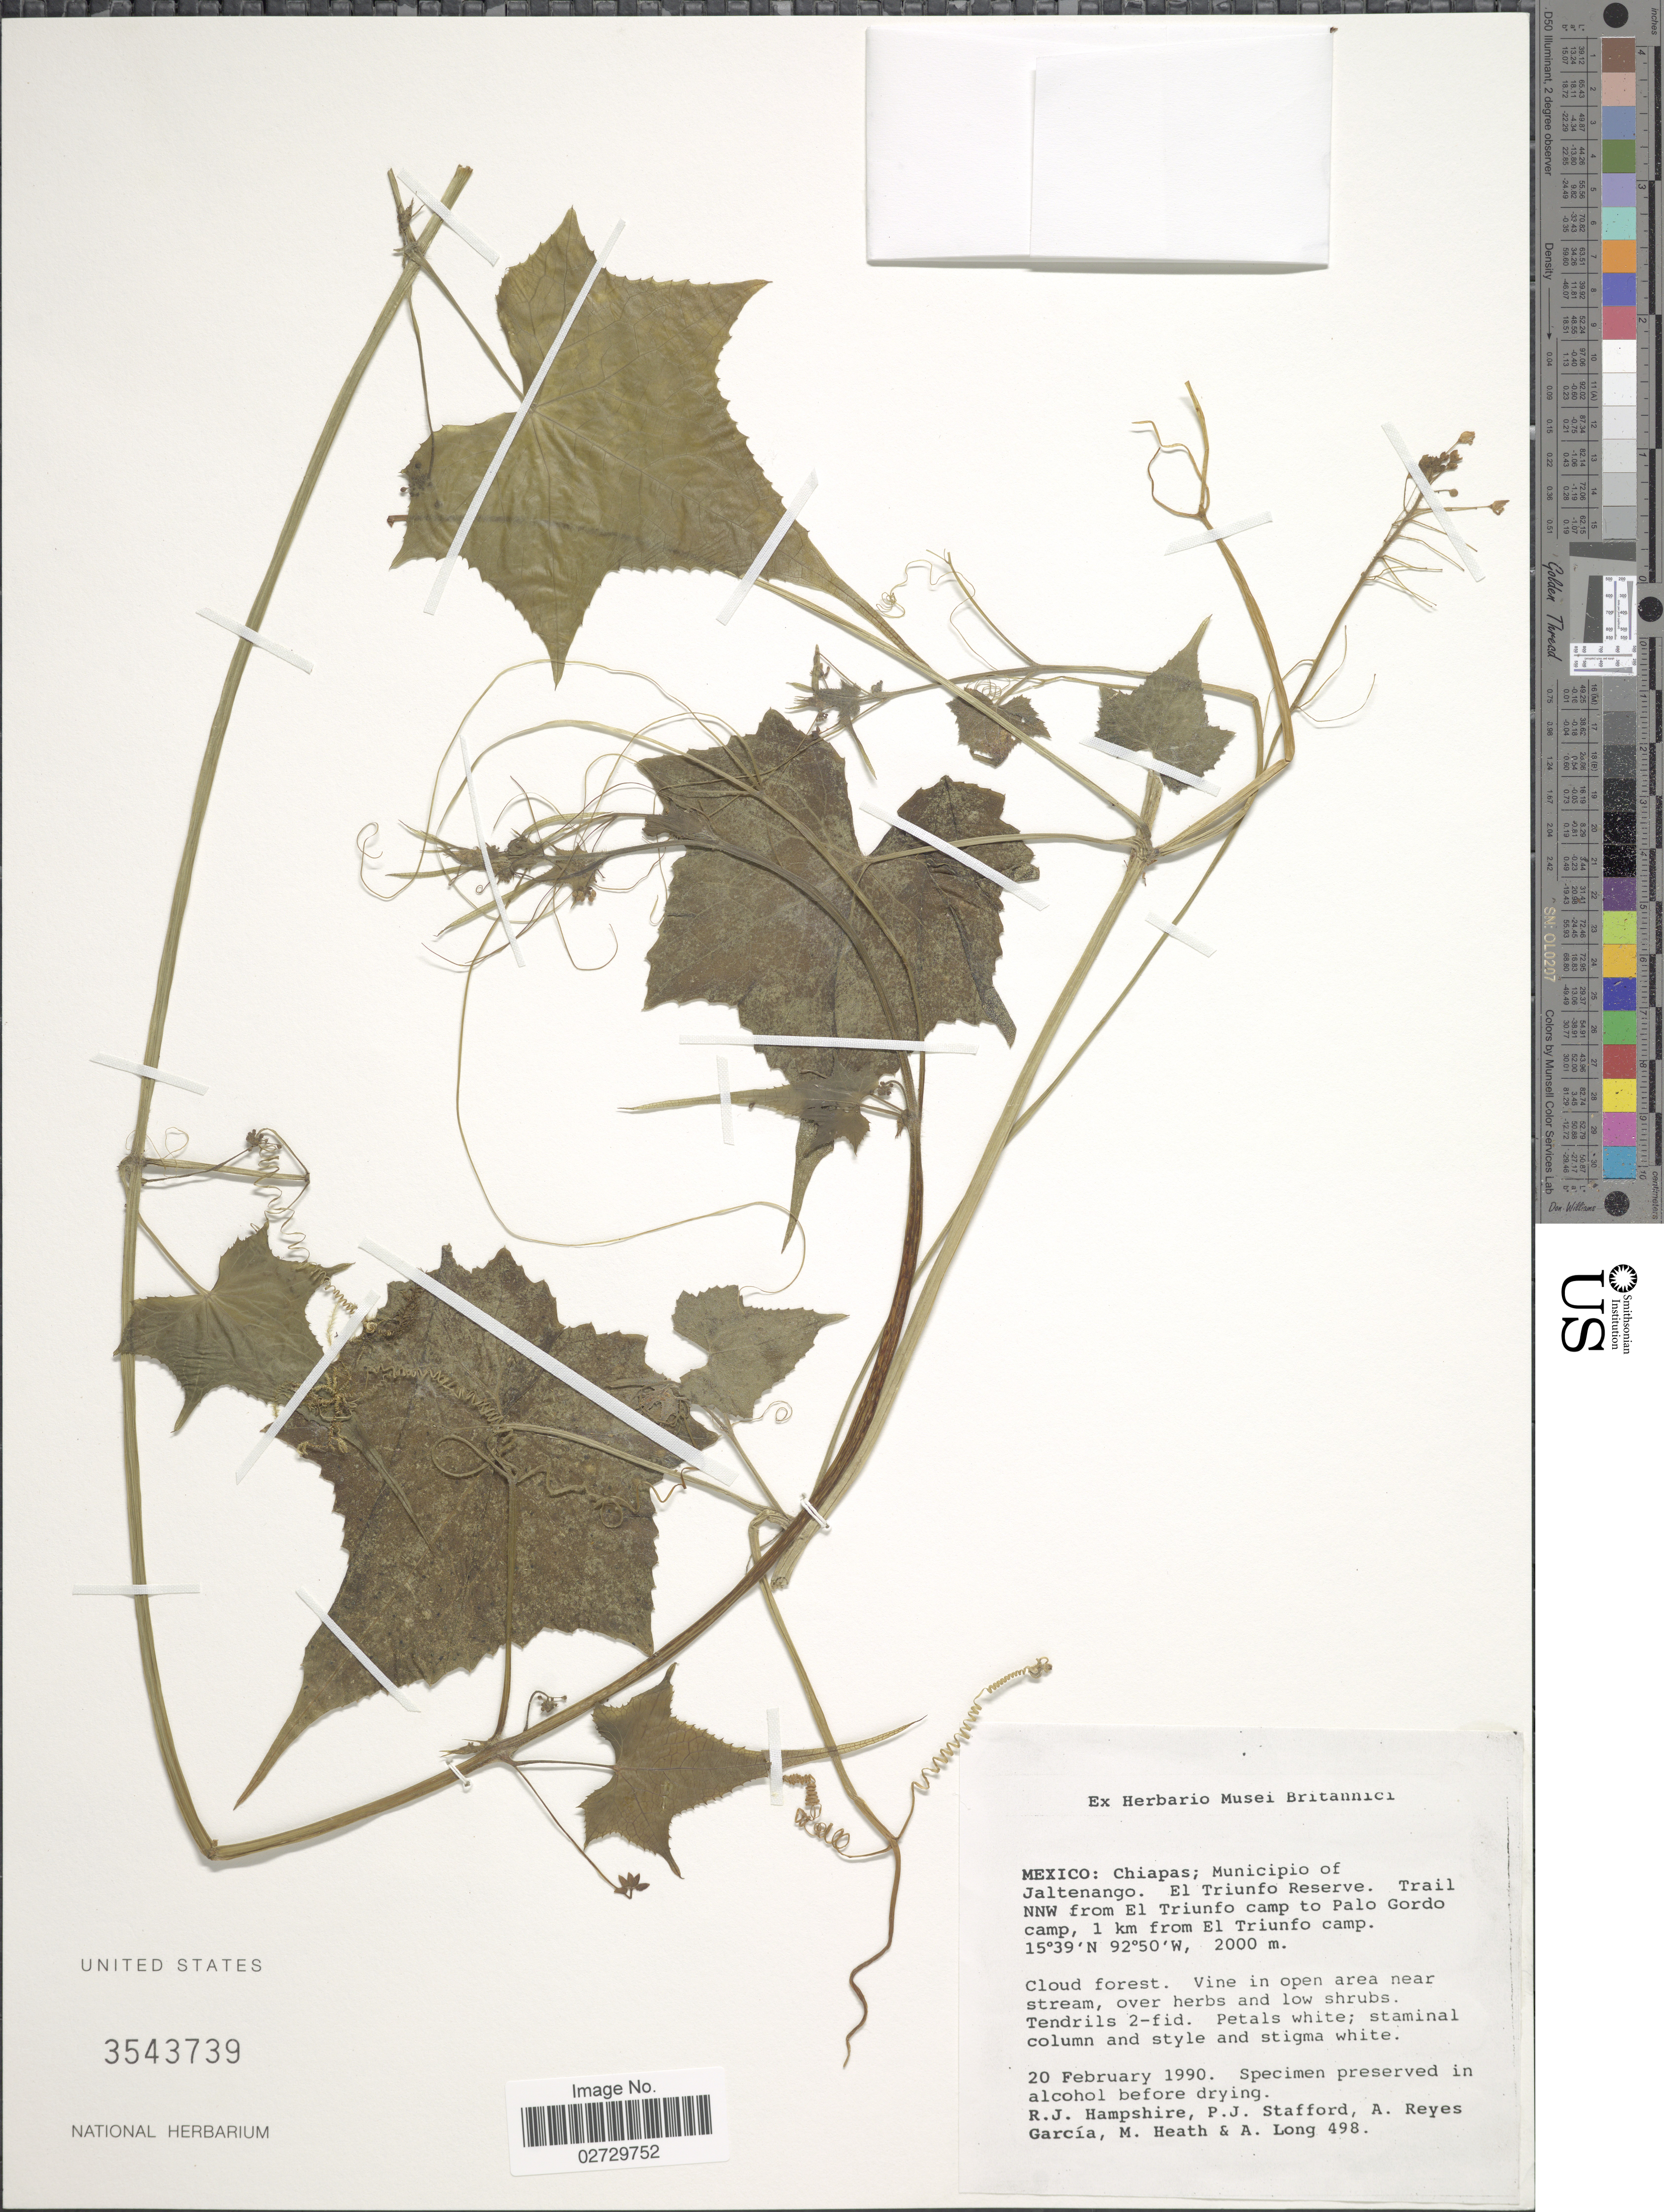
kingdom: Plantae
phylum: Tracheophyta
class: Magnoliopsida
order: Cucurbitales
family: Cucurbitaceae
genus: Sicyos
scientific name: Sicyos sp.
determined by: Nee, Michael H.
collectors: R. Hampshire, P. Stafford, A. R. García, M. Heath & A. Long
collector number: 498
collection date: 1990-02-20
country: Mexico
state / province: Chiapas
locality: Municipio of Jaltenango. El Triunfo Reserve. Trail NNW from El Triunfo camp to Palo Gordo camp, 1 km from el Triunfo Camp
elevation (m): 2000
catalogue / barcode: US 3543739